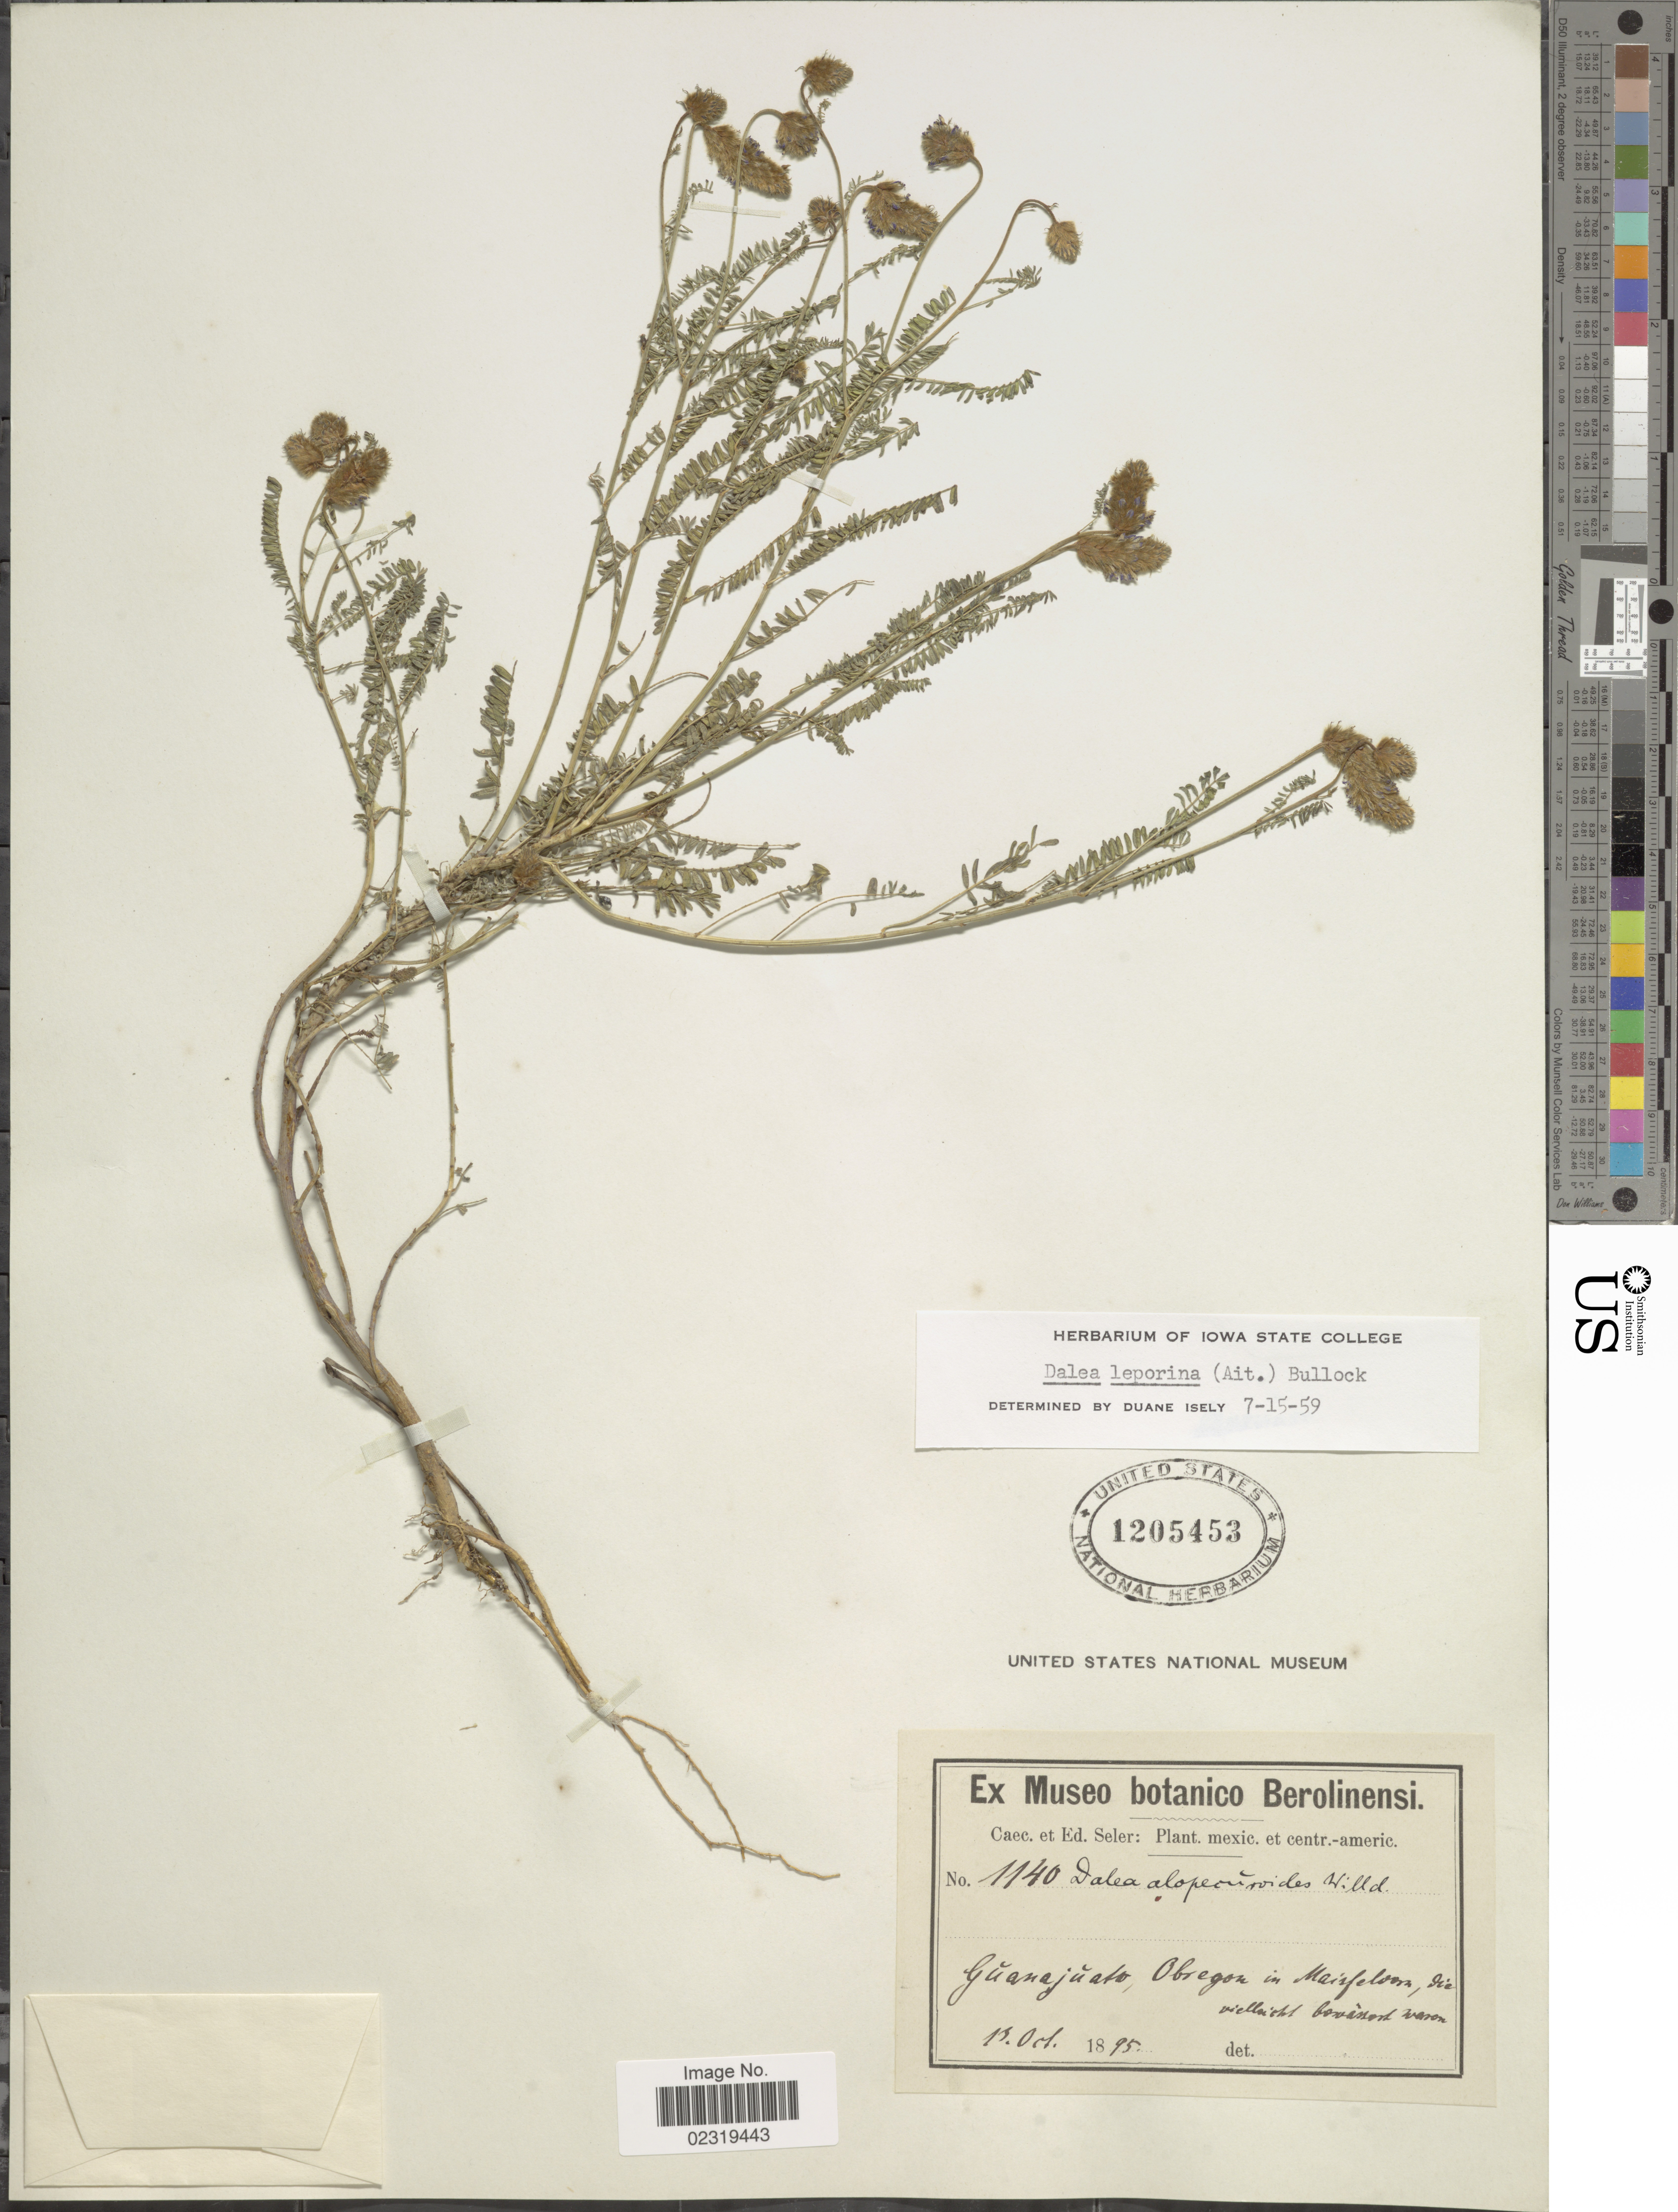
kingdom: Plantae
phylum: Tracheophyta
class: Magnoliopsida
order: Fabales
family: Fabaceae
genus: Dalea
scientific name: Dalea leporina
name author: (Aiton) Bullock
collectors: ex Caec. et Ed Seler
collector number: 1140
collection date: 1895-10-13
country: Mexico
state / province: Guanajuato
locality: Obregon in Maisfeldern.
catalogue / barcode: US 1205453